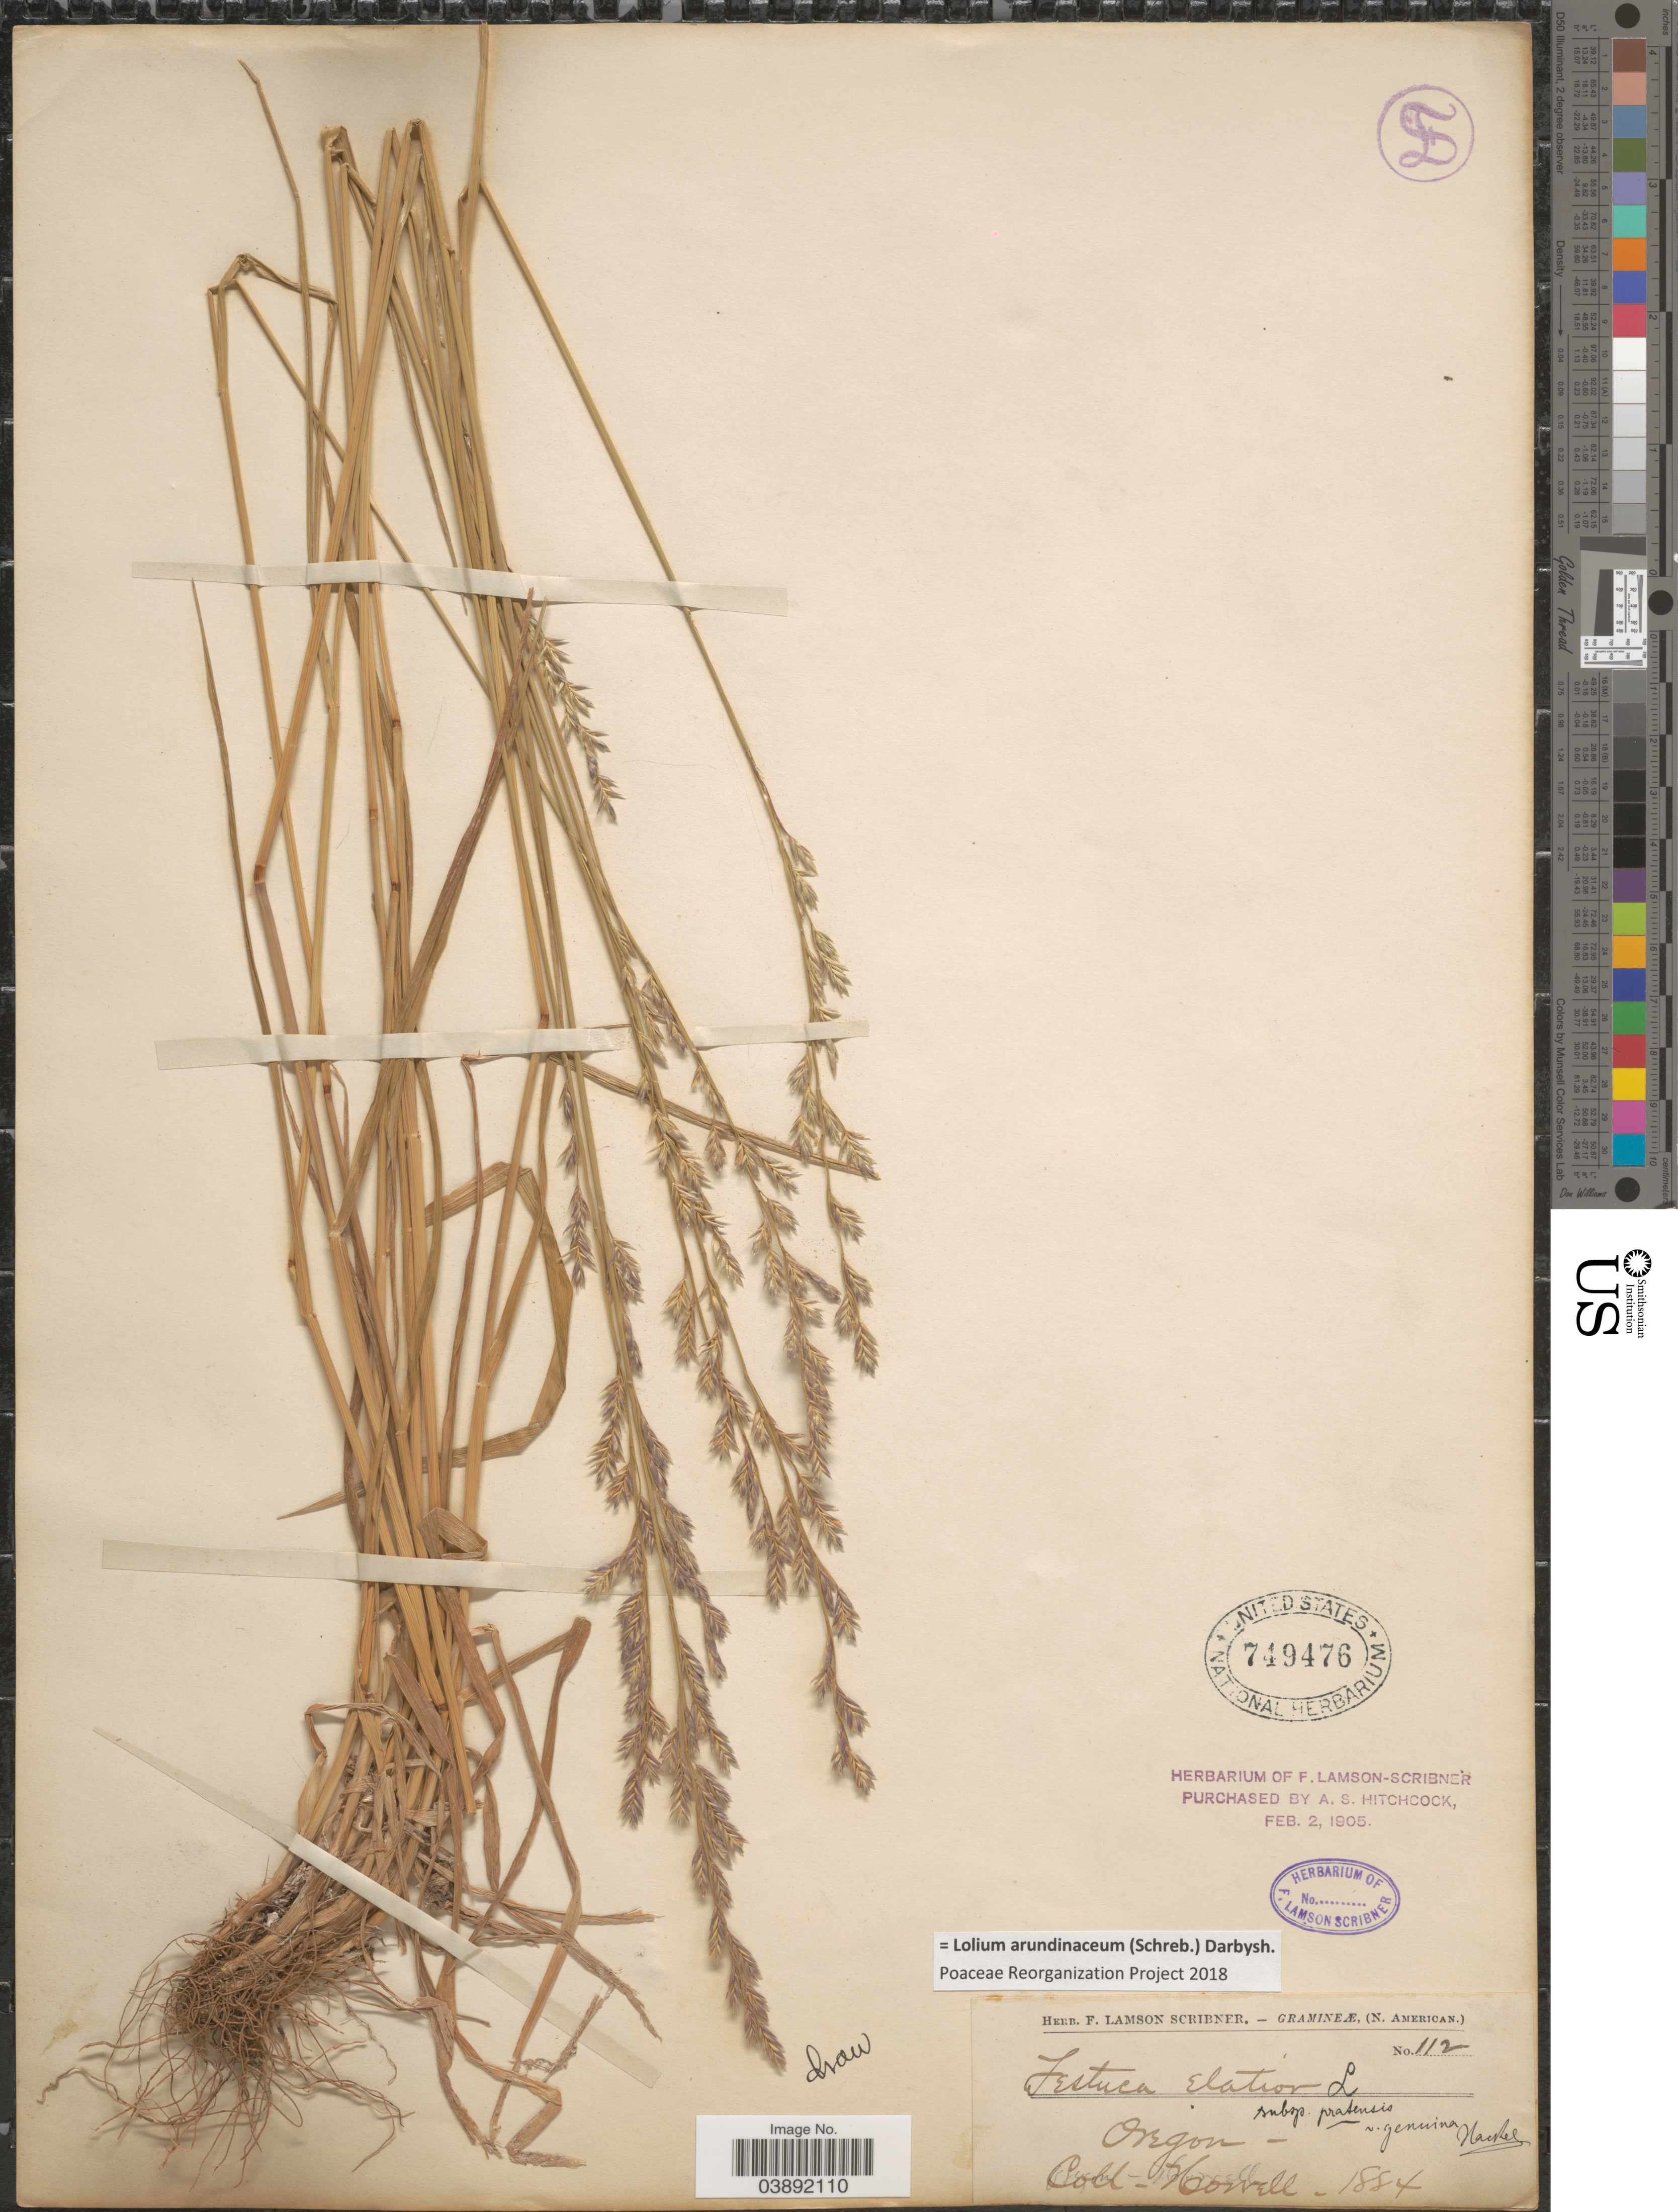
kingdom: Plantae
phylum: Tracheophyta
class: Liliopsida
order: Poales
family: Poaceae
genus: Lolium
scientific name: Lolium arundinaceum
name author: (Schreb.) Darbysh.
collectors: -. Howell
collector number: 112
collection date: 1884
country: United States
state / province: Oregon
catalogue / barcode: US 749476